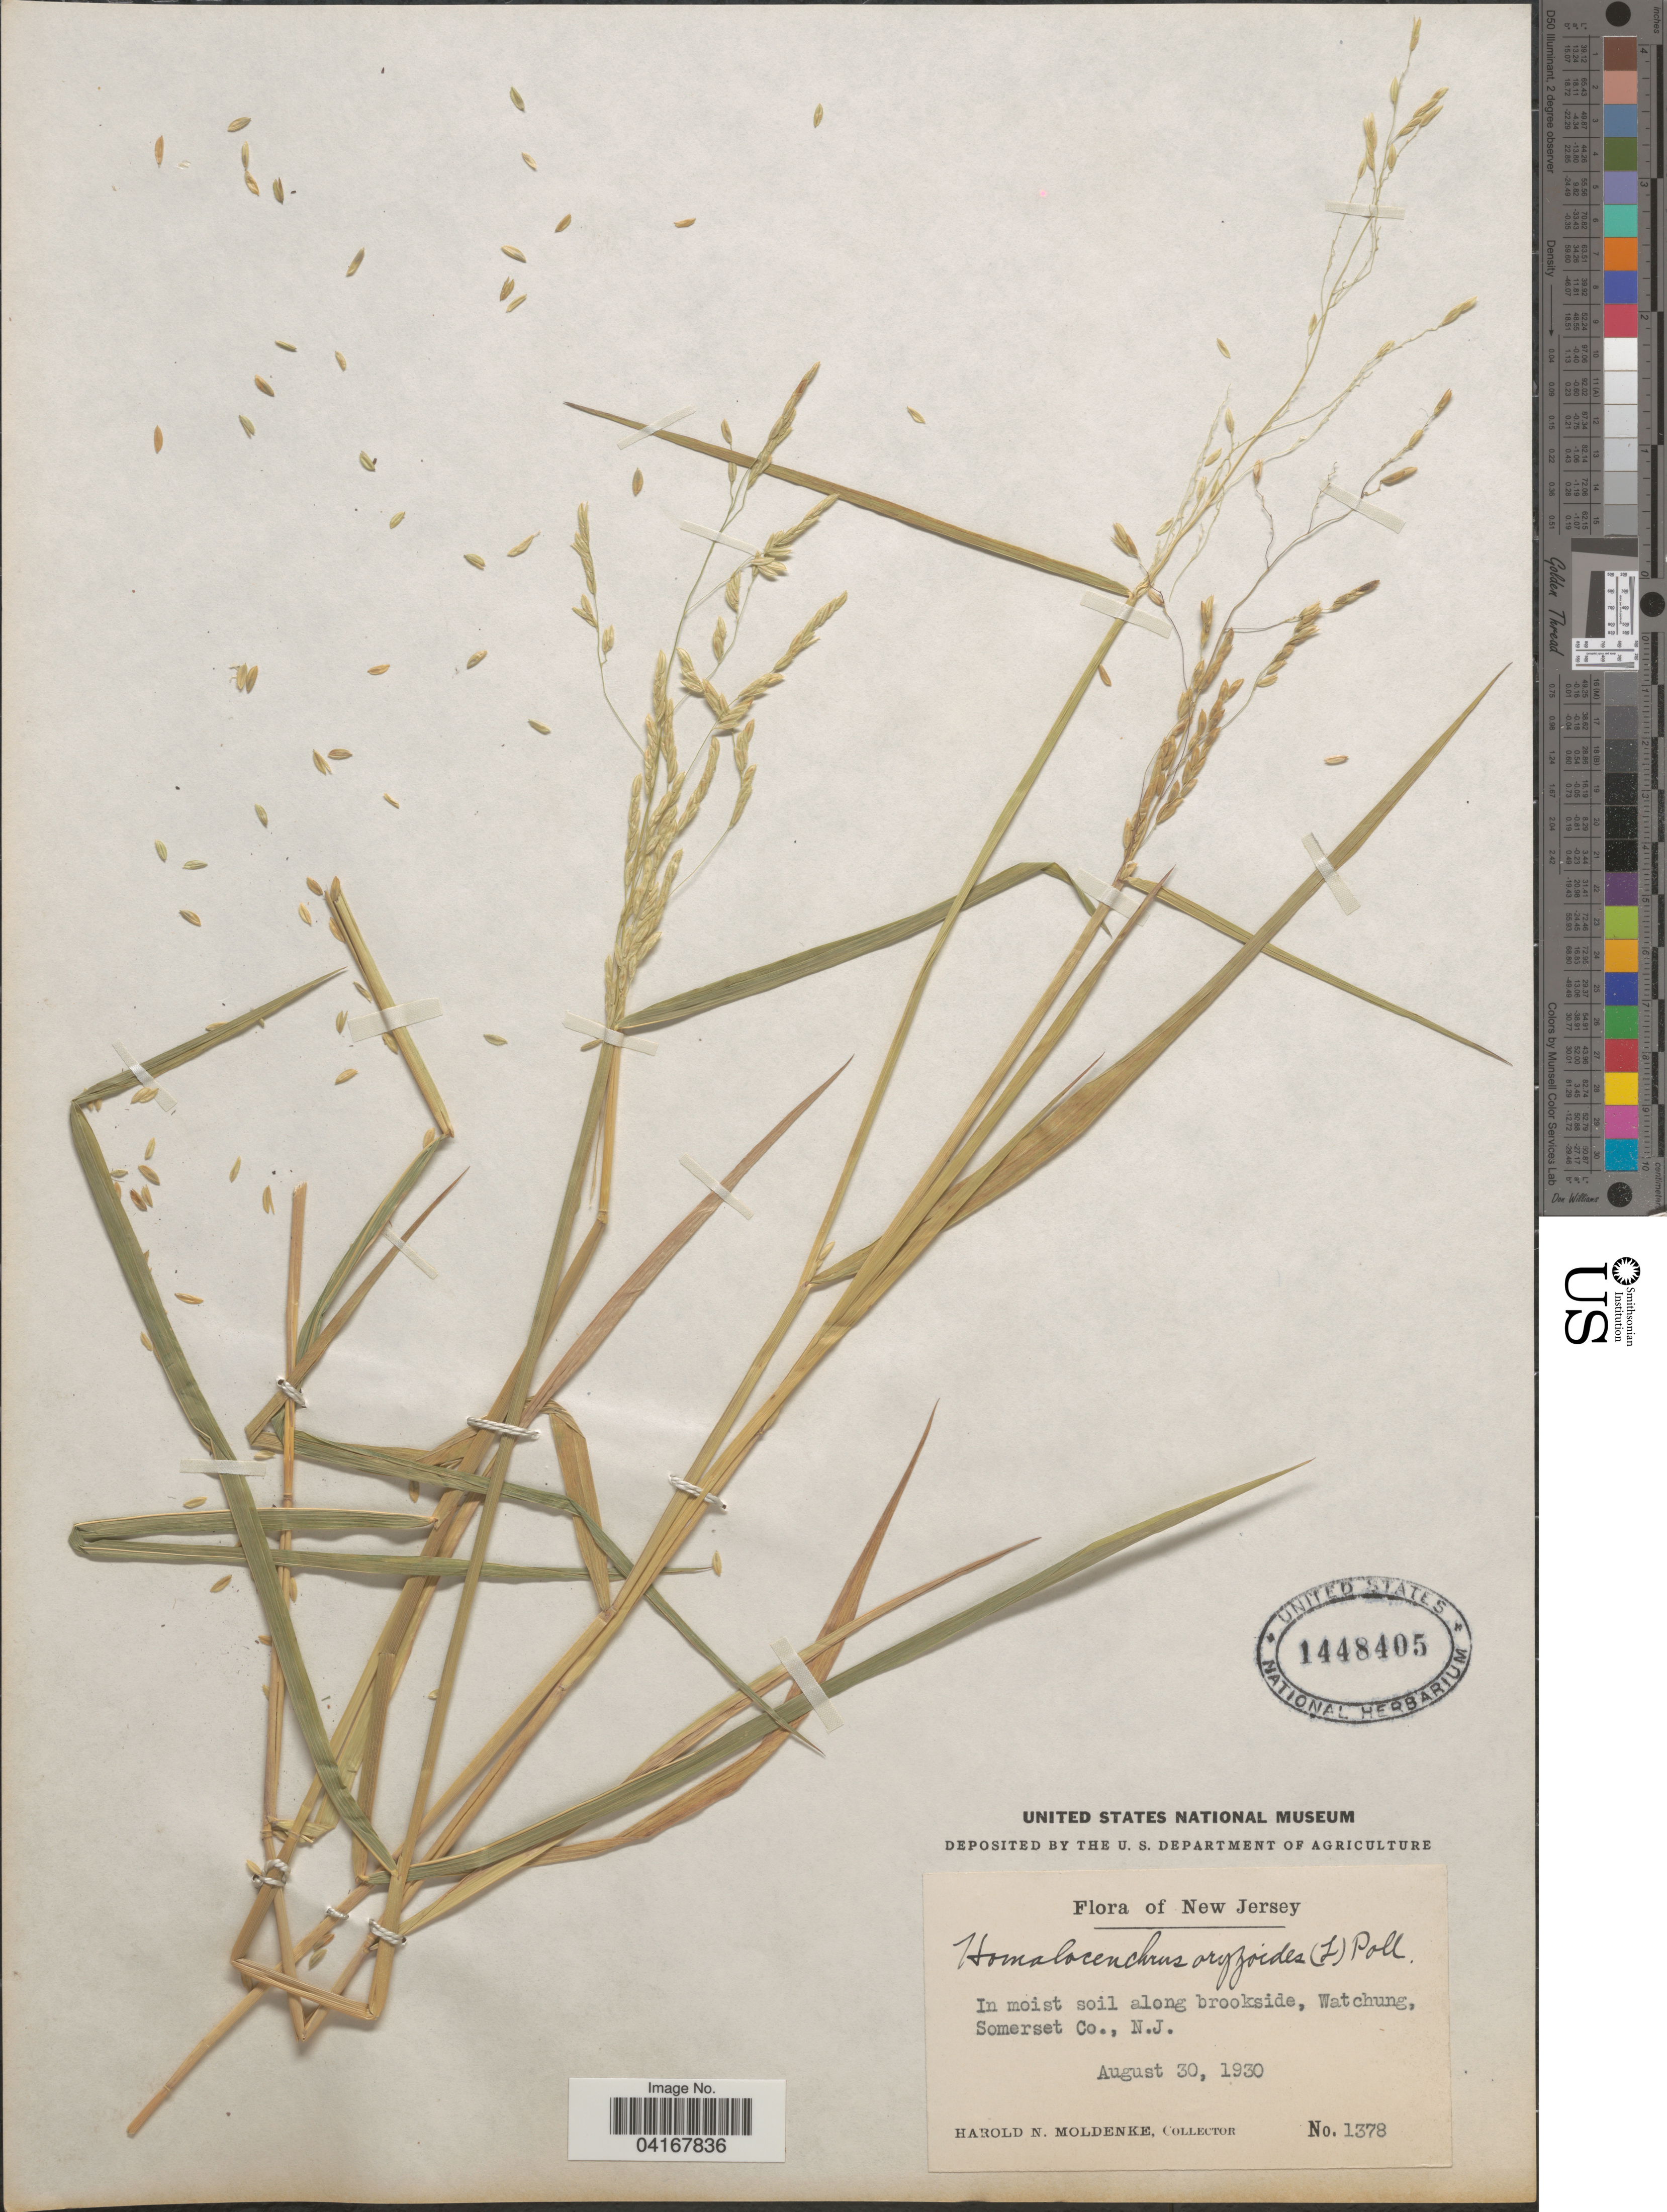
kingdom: Plantae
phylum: Tracheophyta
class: Liliopsida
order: Poales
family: Poaceae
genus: Leersia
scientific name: Leersia oryzoides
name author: (L.) Sw.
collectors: H. N. Moldenke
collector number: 1378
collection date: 1930-08-30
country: United States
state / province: New Jersey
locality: Along brookside, Watchung, Somerset Co.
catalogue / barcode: US 1448405